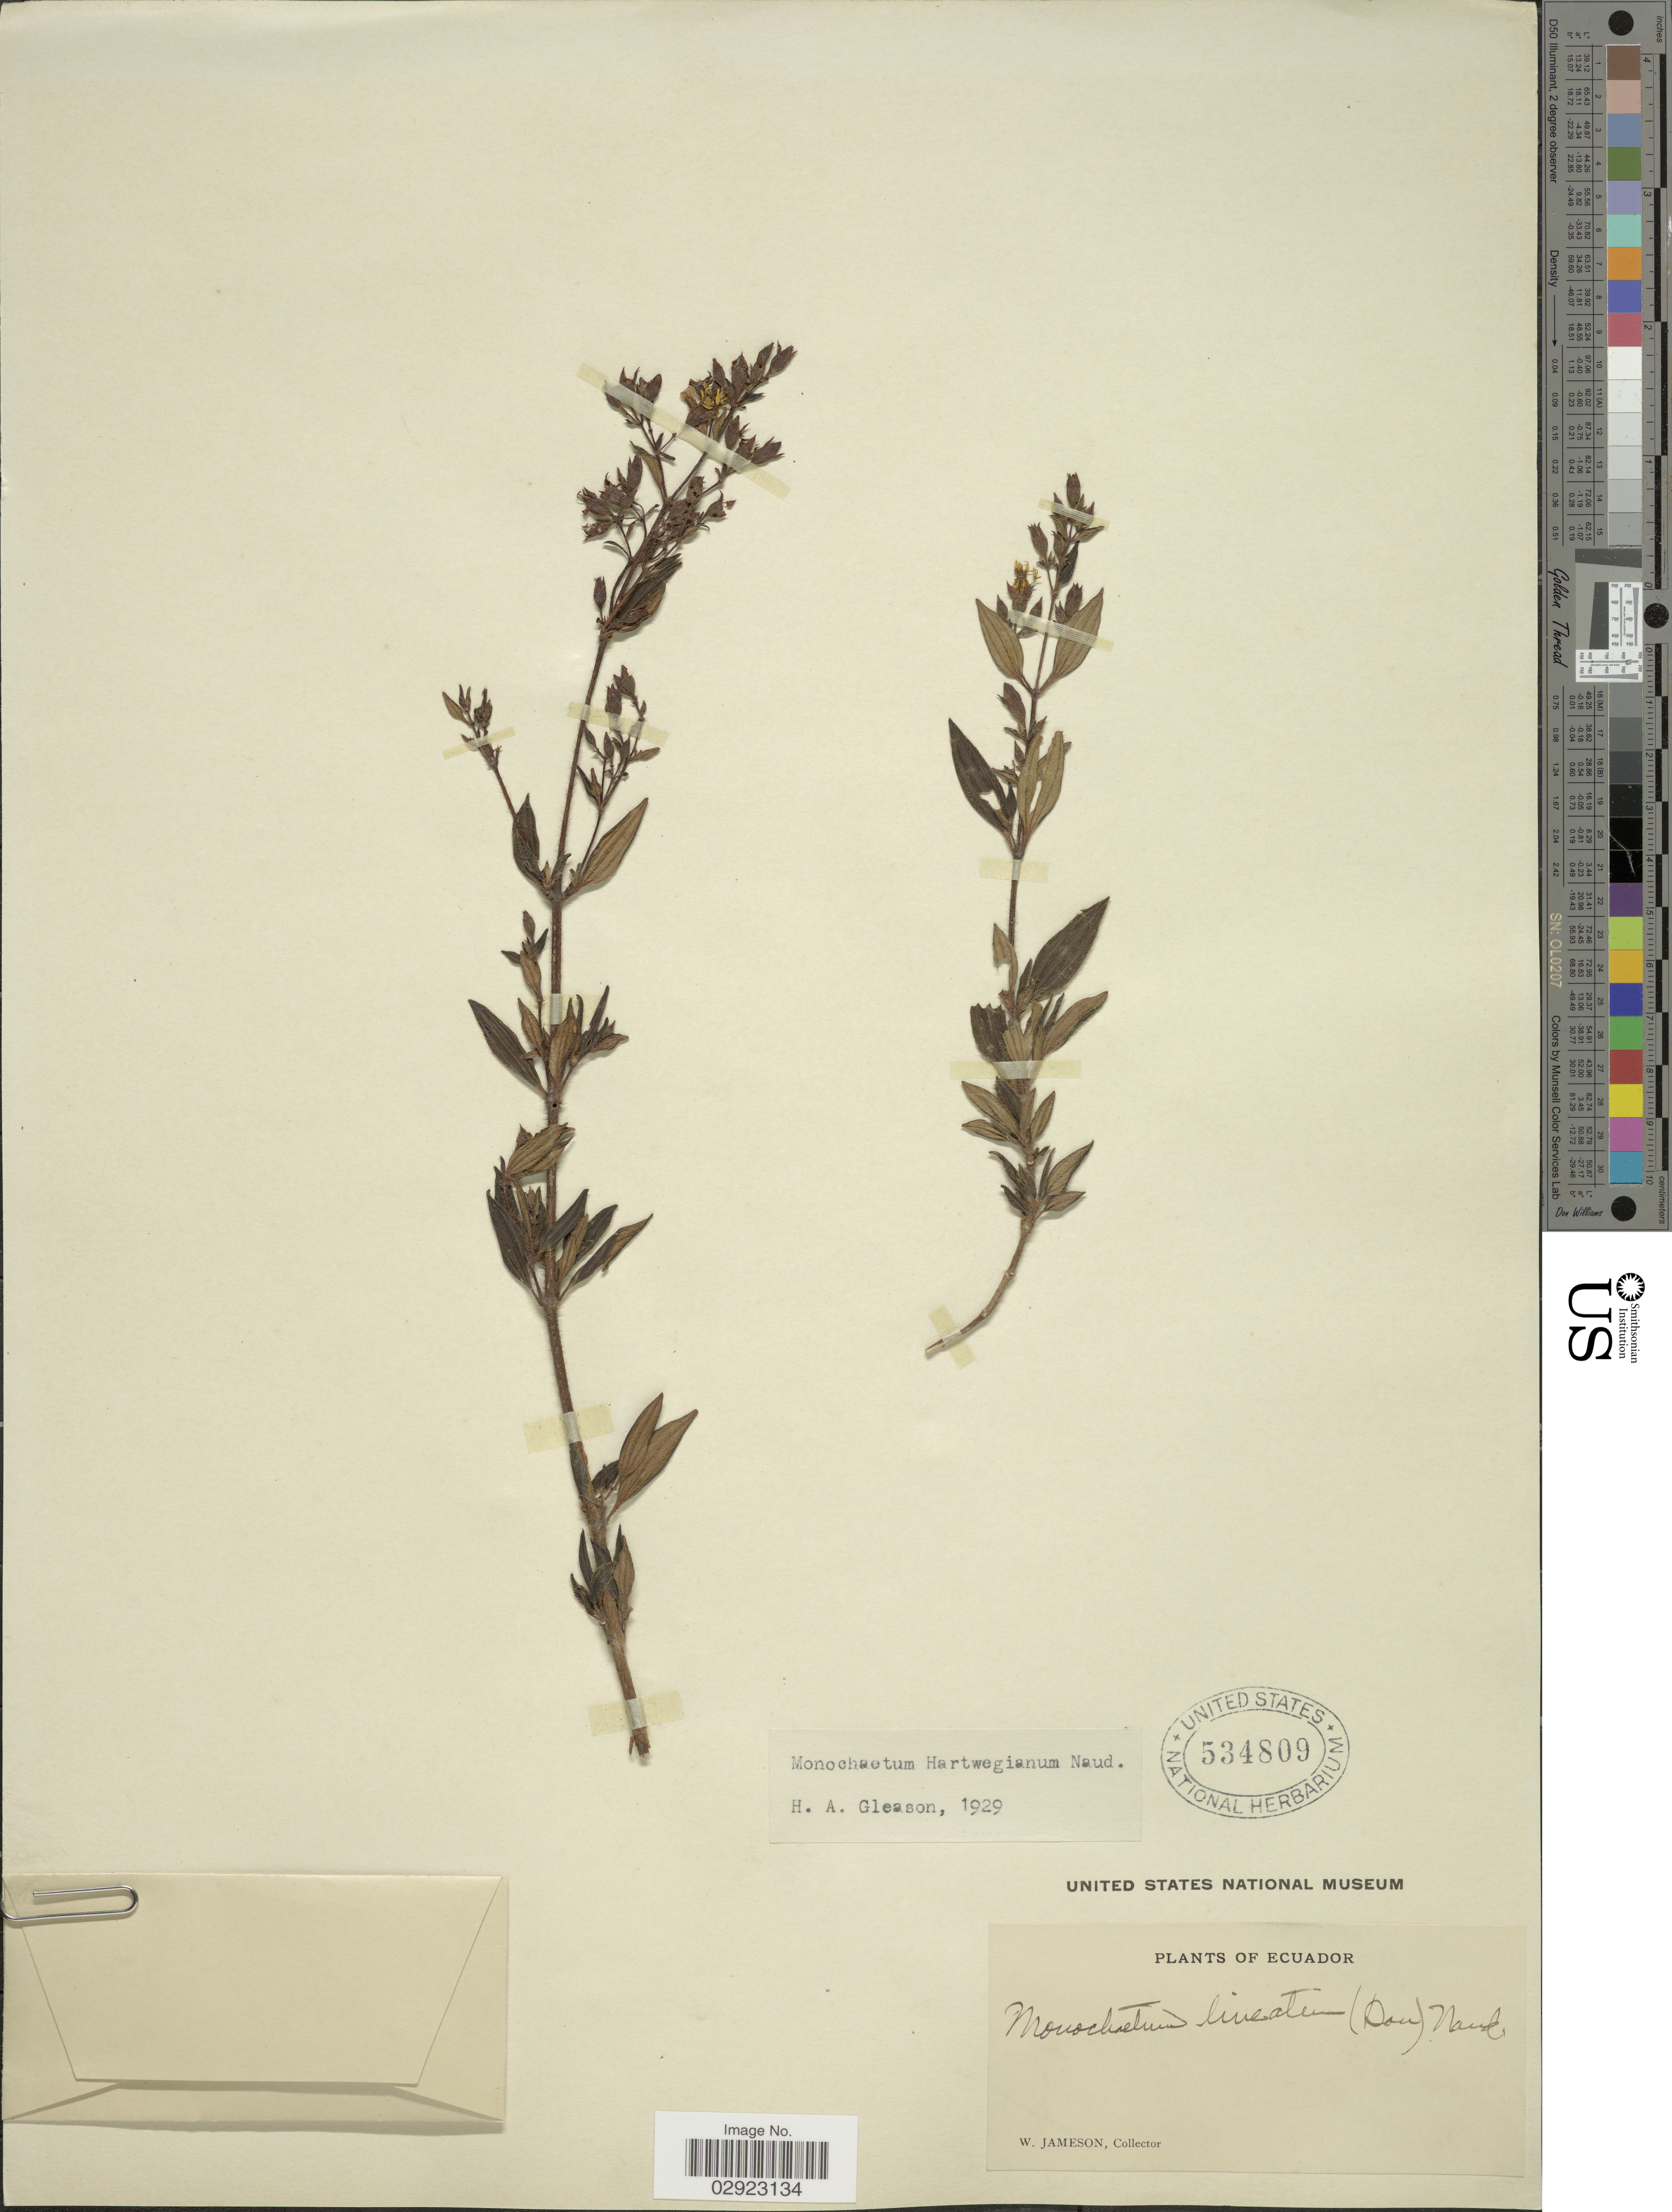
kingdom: Plantae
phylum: Tracheophyta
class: Magnoliopsida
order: Myrtales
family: Melastomataceae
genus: Monochaetum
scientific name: Monochaetum hartwegianum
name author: Naudin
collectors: W. Jameson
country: Ecuador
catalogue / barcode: US 534809